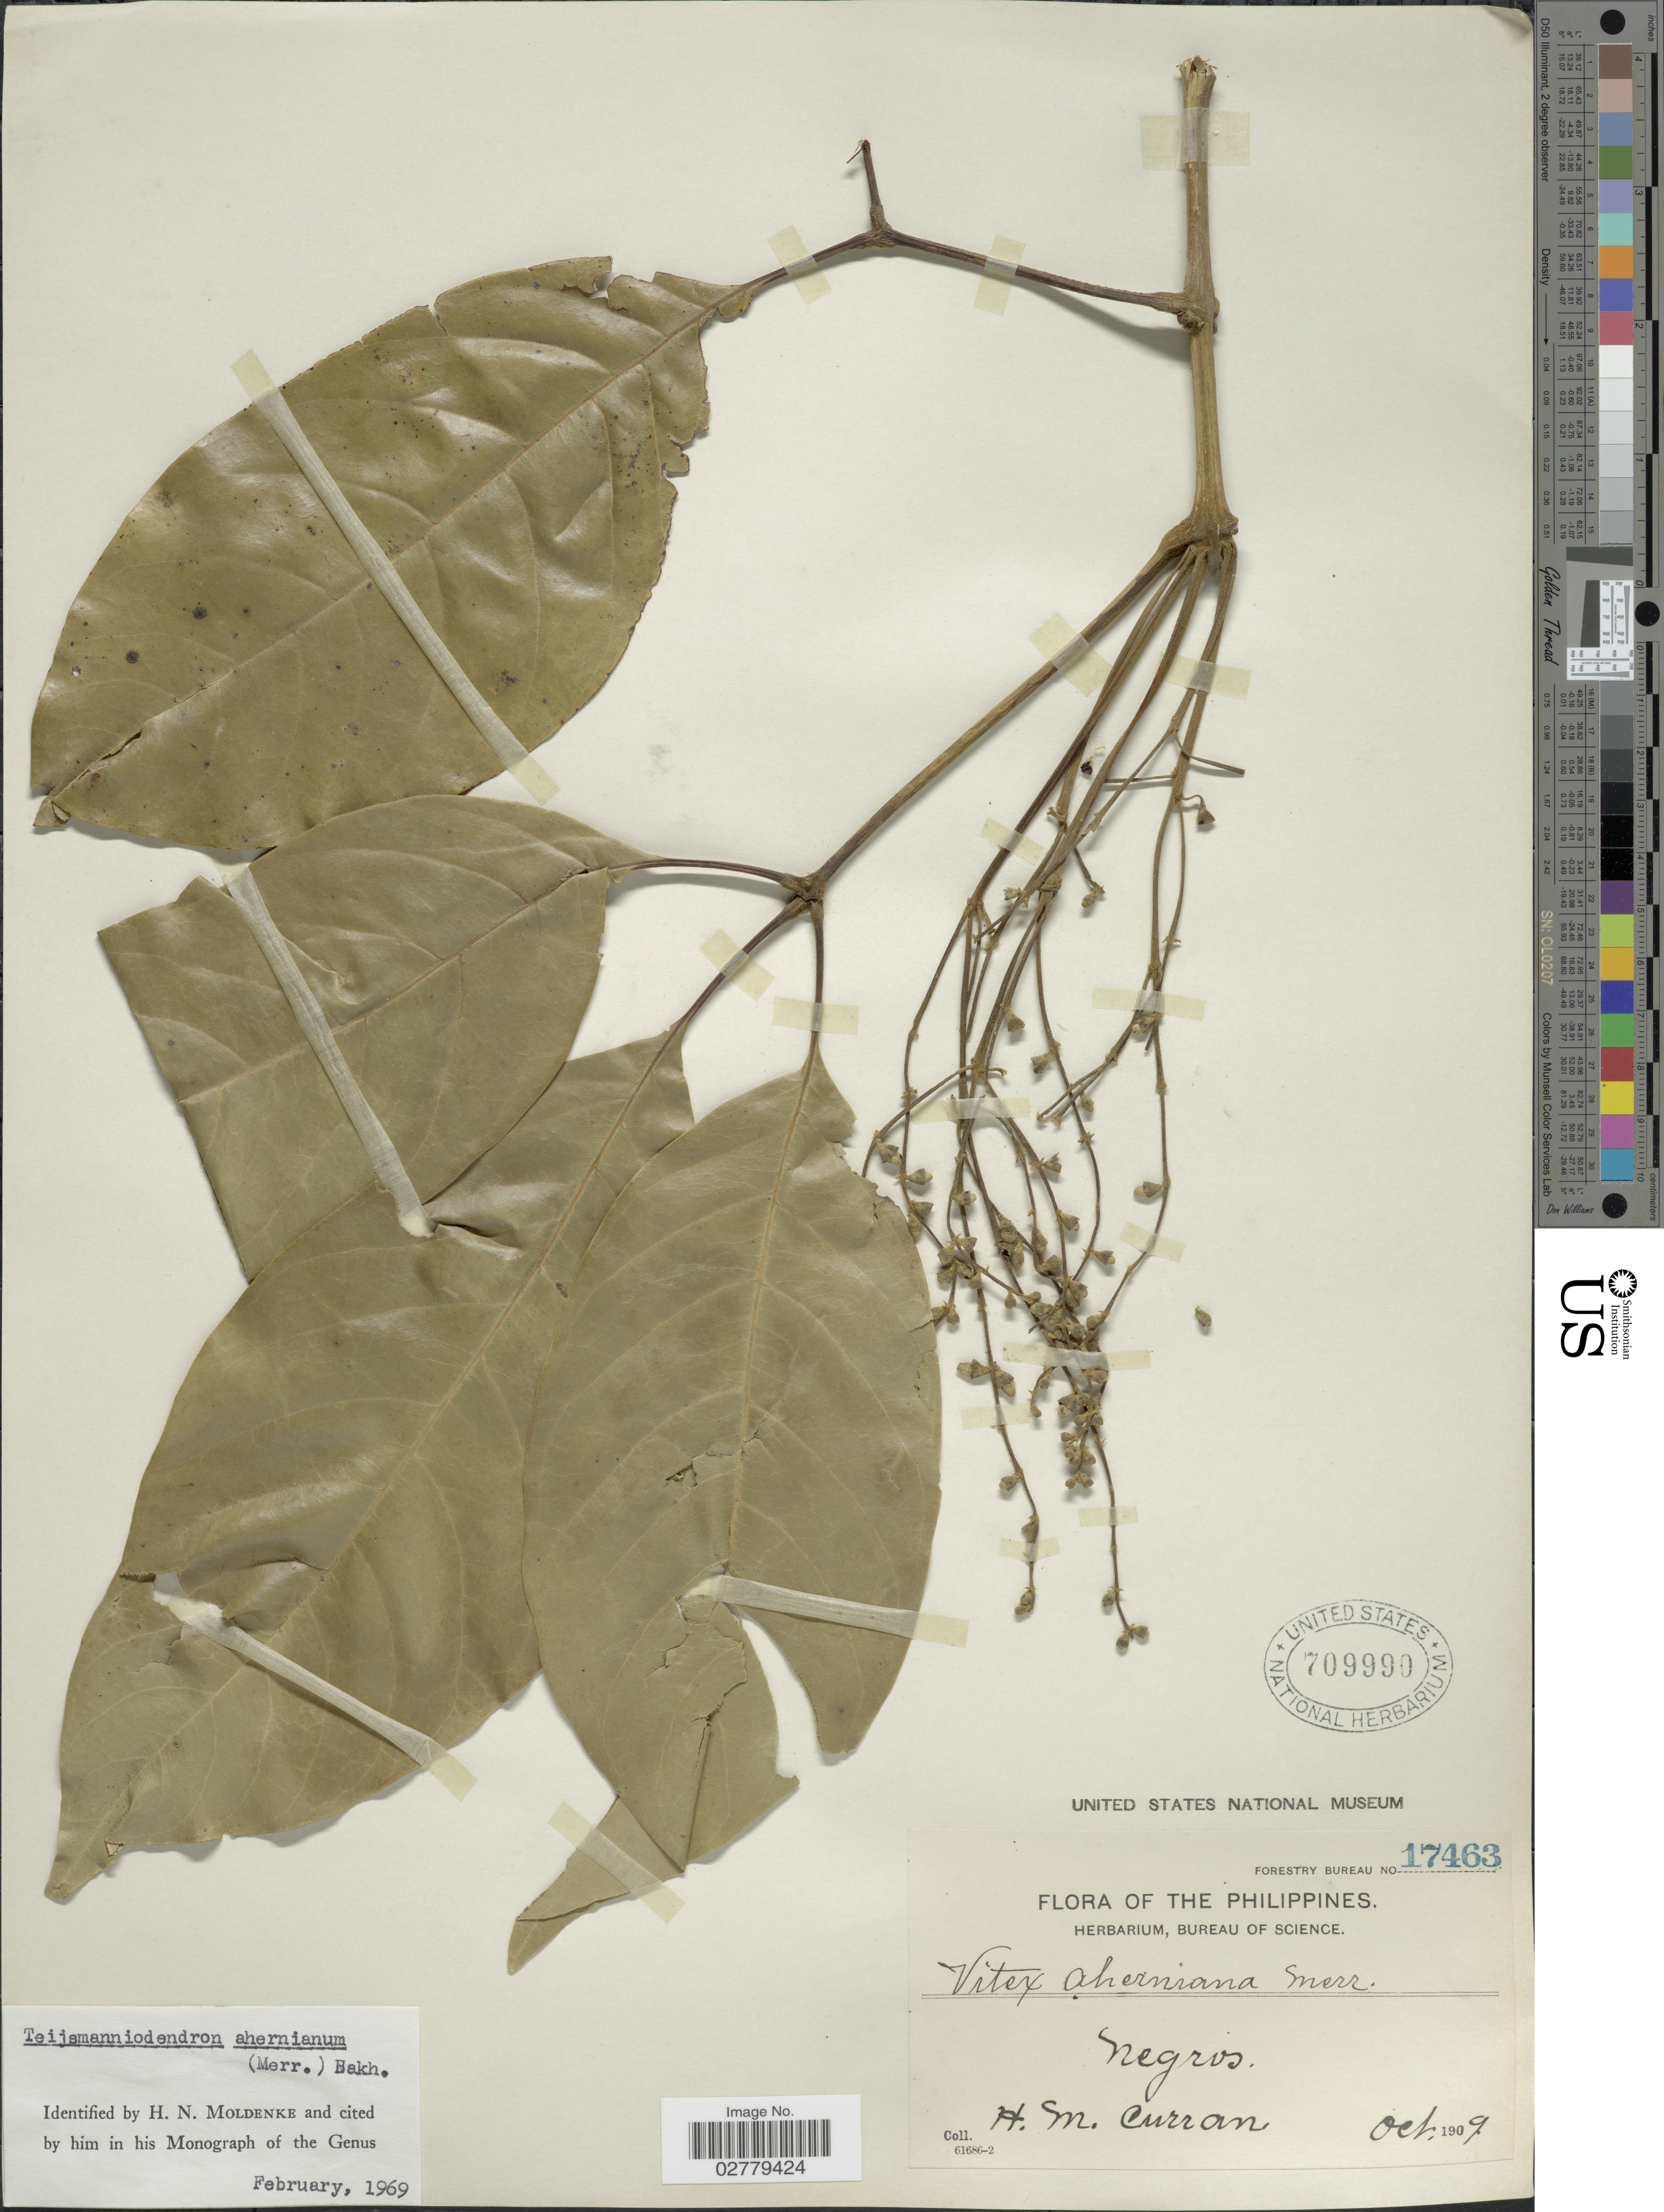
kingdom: Plantae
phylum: Tracheophyta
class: Magnoliopsida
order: Lamiales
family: Lamiaceae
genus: Teijsmanniodendron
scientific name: Teijsmanniodendron ahernianum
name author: (Merr.) Bakh.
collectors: H. M. Curran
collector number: Forestry Bureau 17463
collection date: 1909-10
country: Philippines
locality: Negros.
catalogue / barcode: US 709990